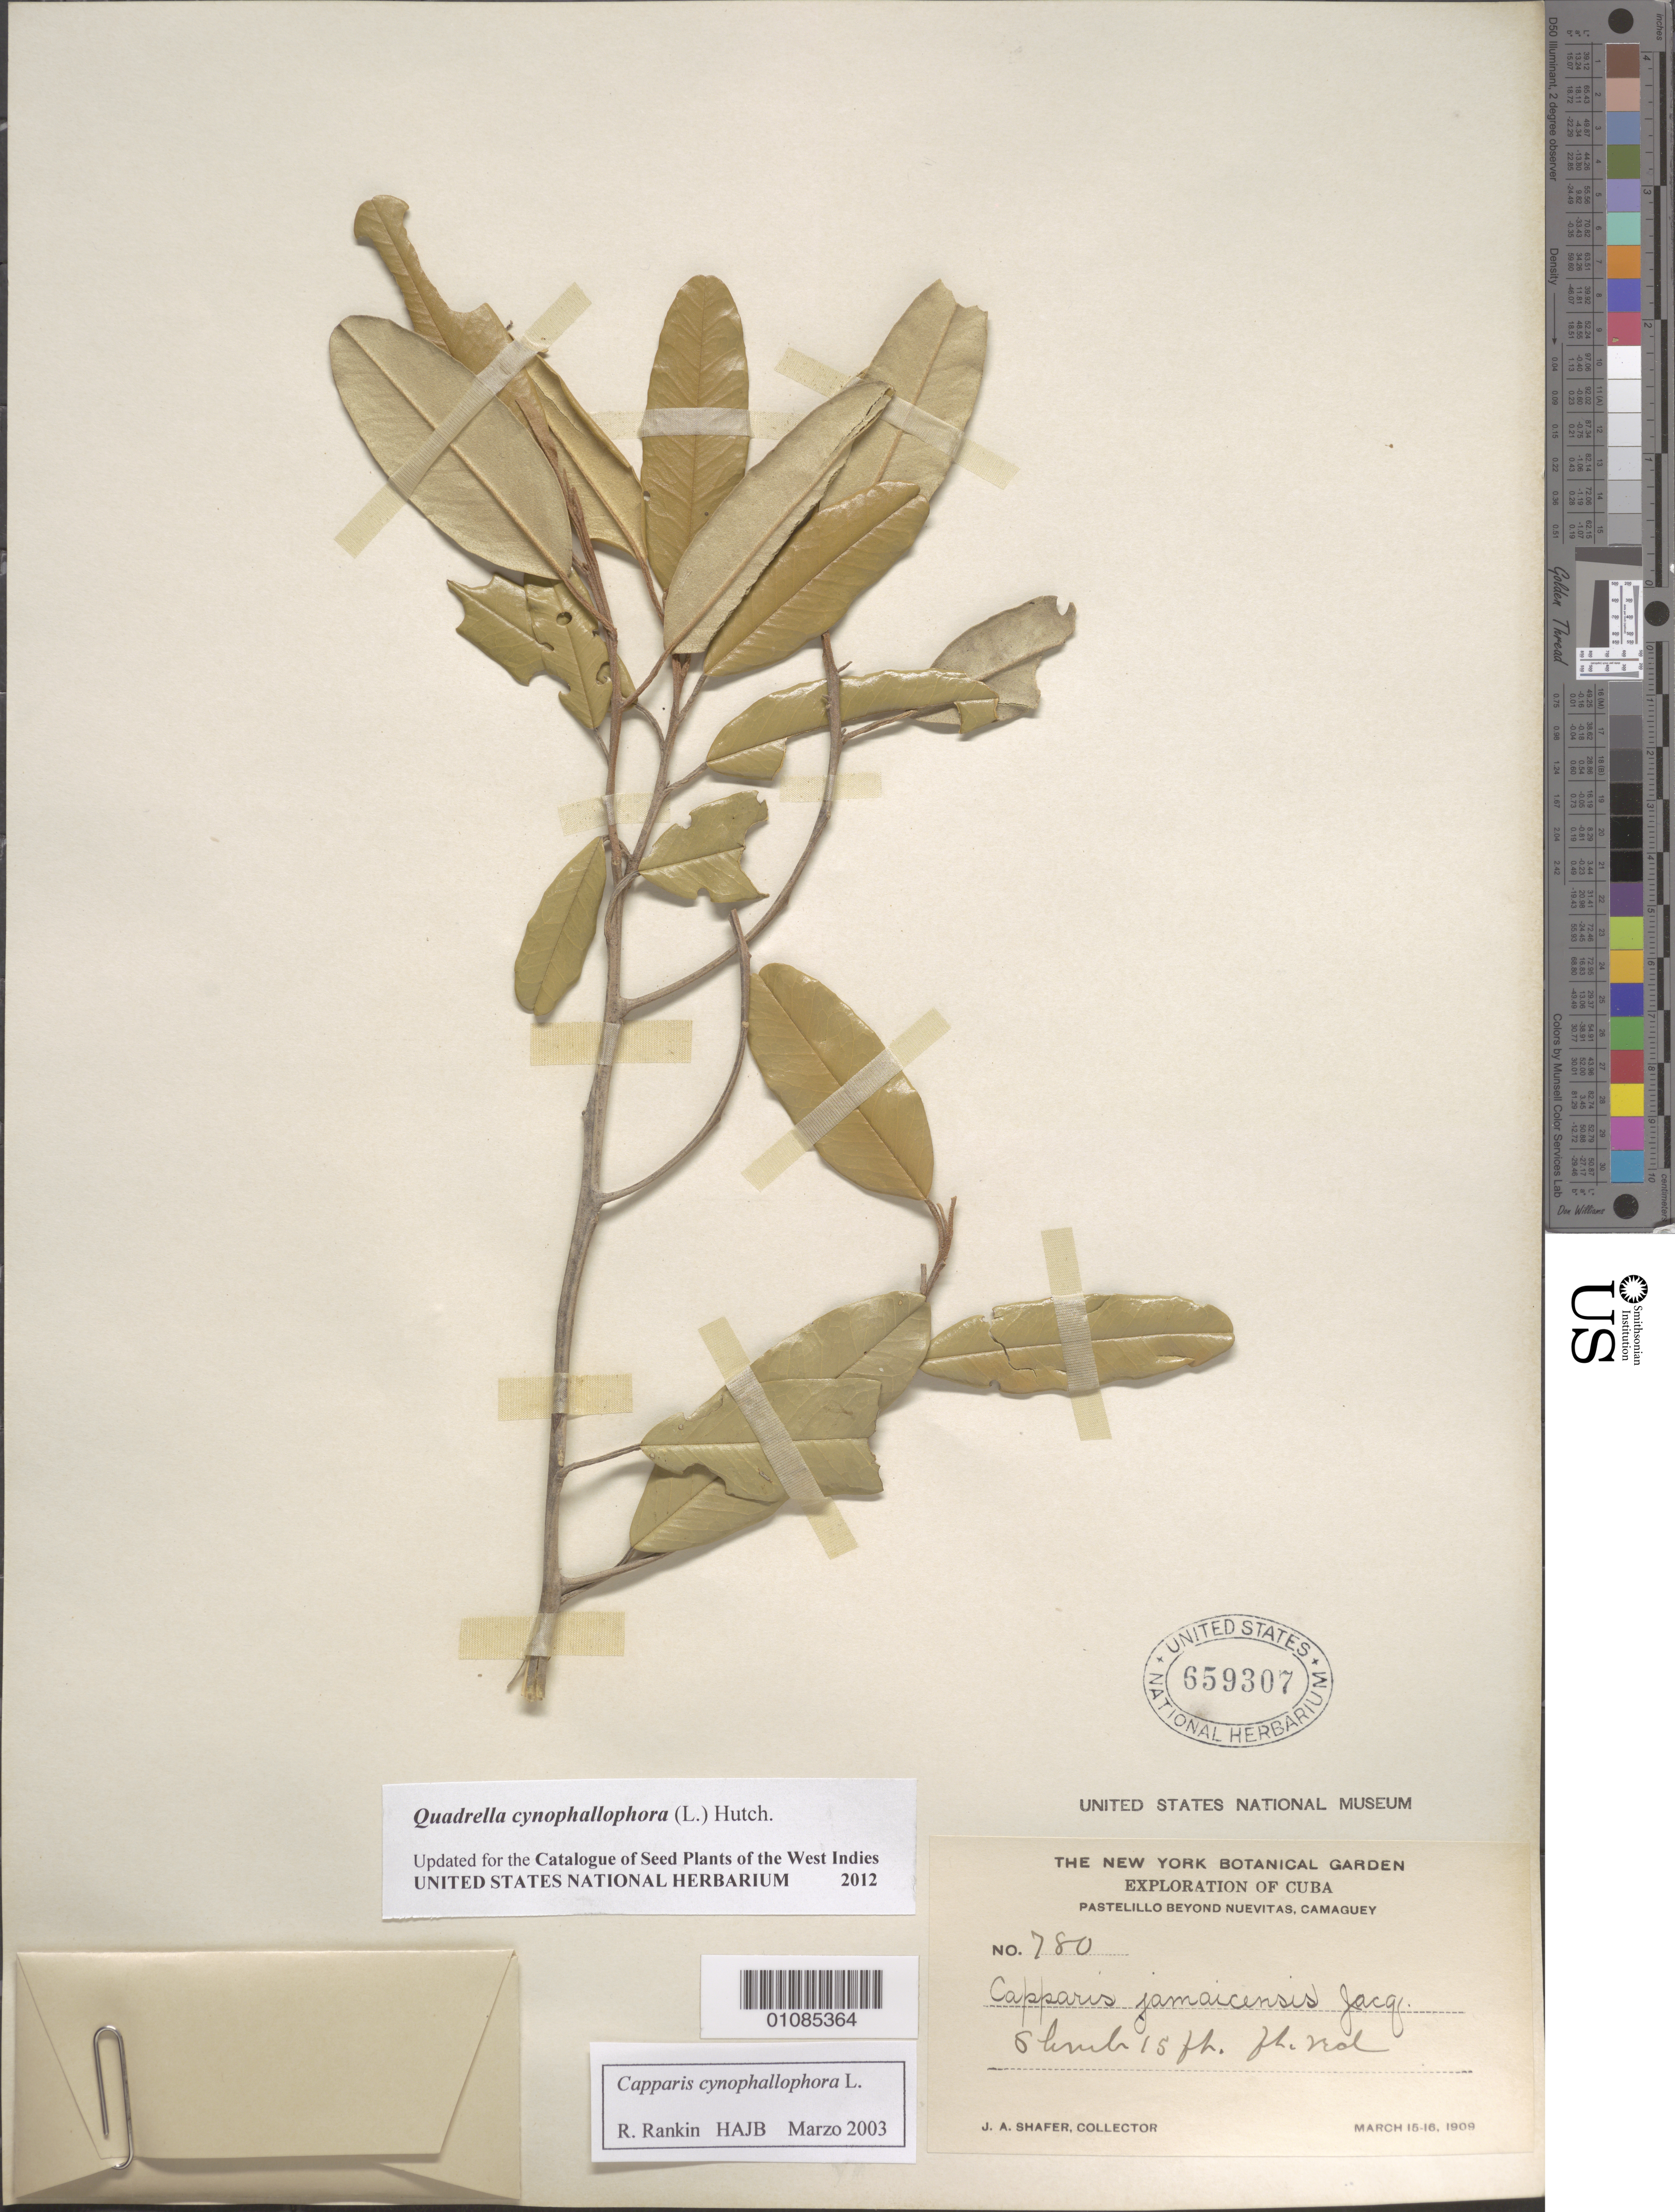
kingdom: Plantae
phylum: Tracheophyta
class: Magnoliopsida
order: Brassicales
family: Capparaceae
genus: Quadrella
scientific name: Quadrella cynophallophora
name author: (L.) Hutch.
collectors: J. A. Shafer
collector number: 780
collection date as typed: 15 Mar 1909 to 16 Mar 1909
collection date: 1909-03-15/1909-03-16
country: Cuba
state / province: Camagüey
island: Cuba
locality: Pastelillo beyond Nuevitas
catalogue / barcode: US 659307